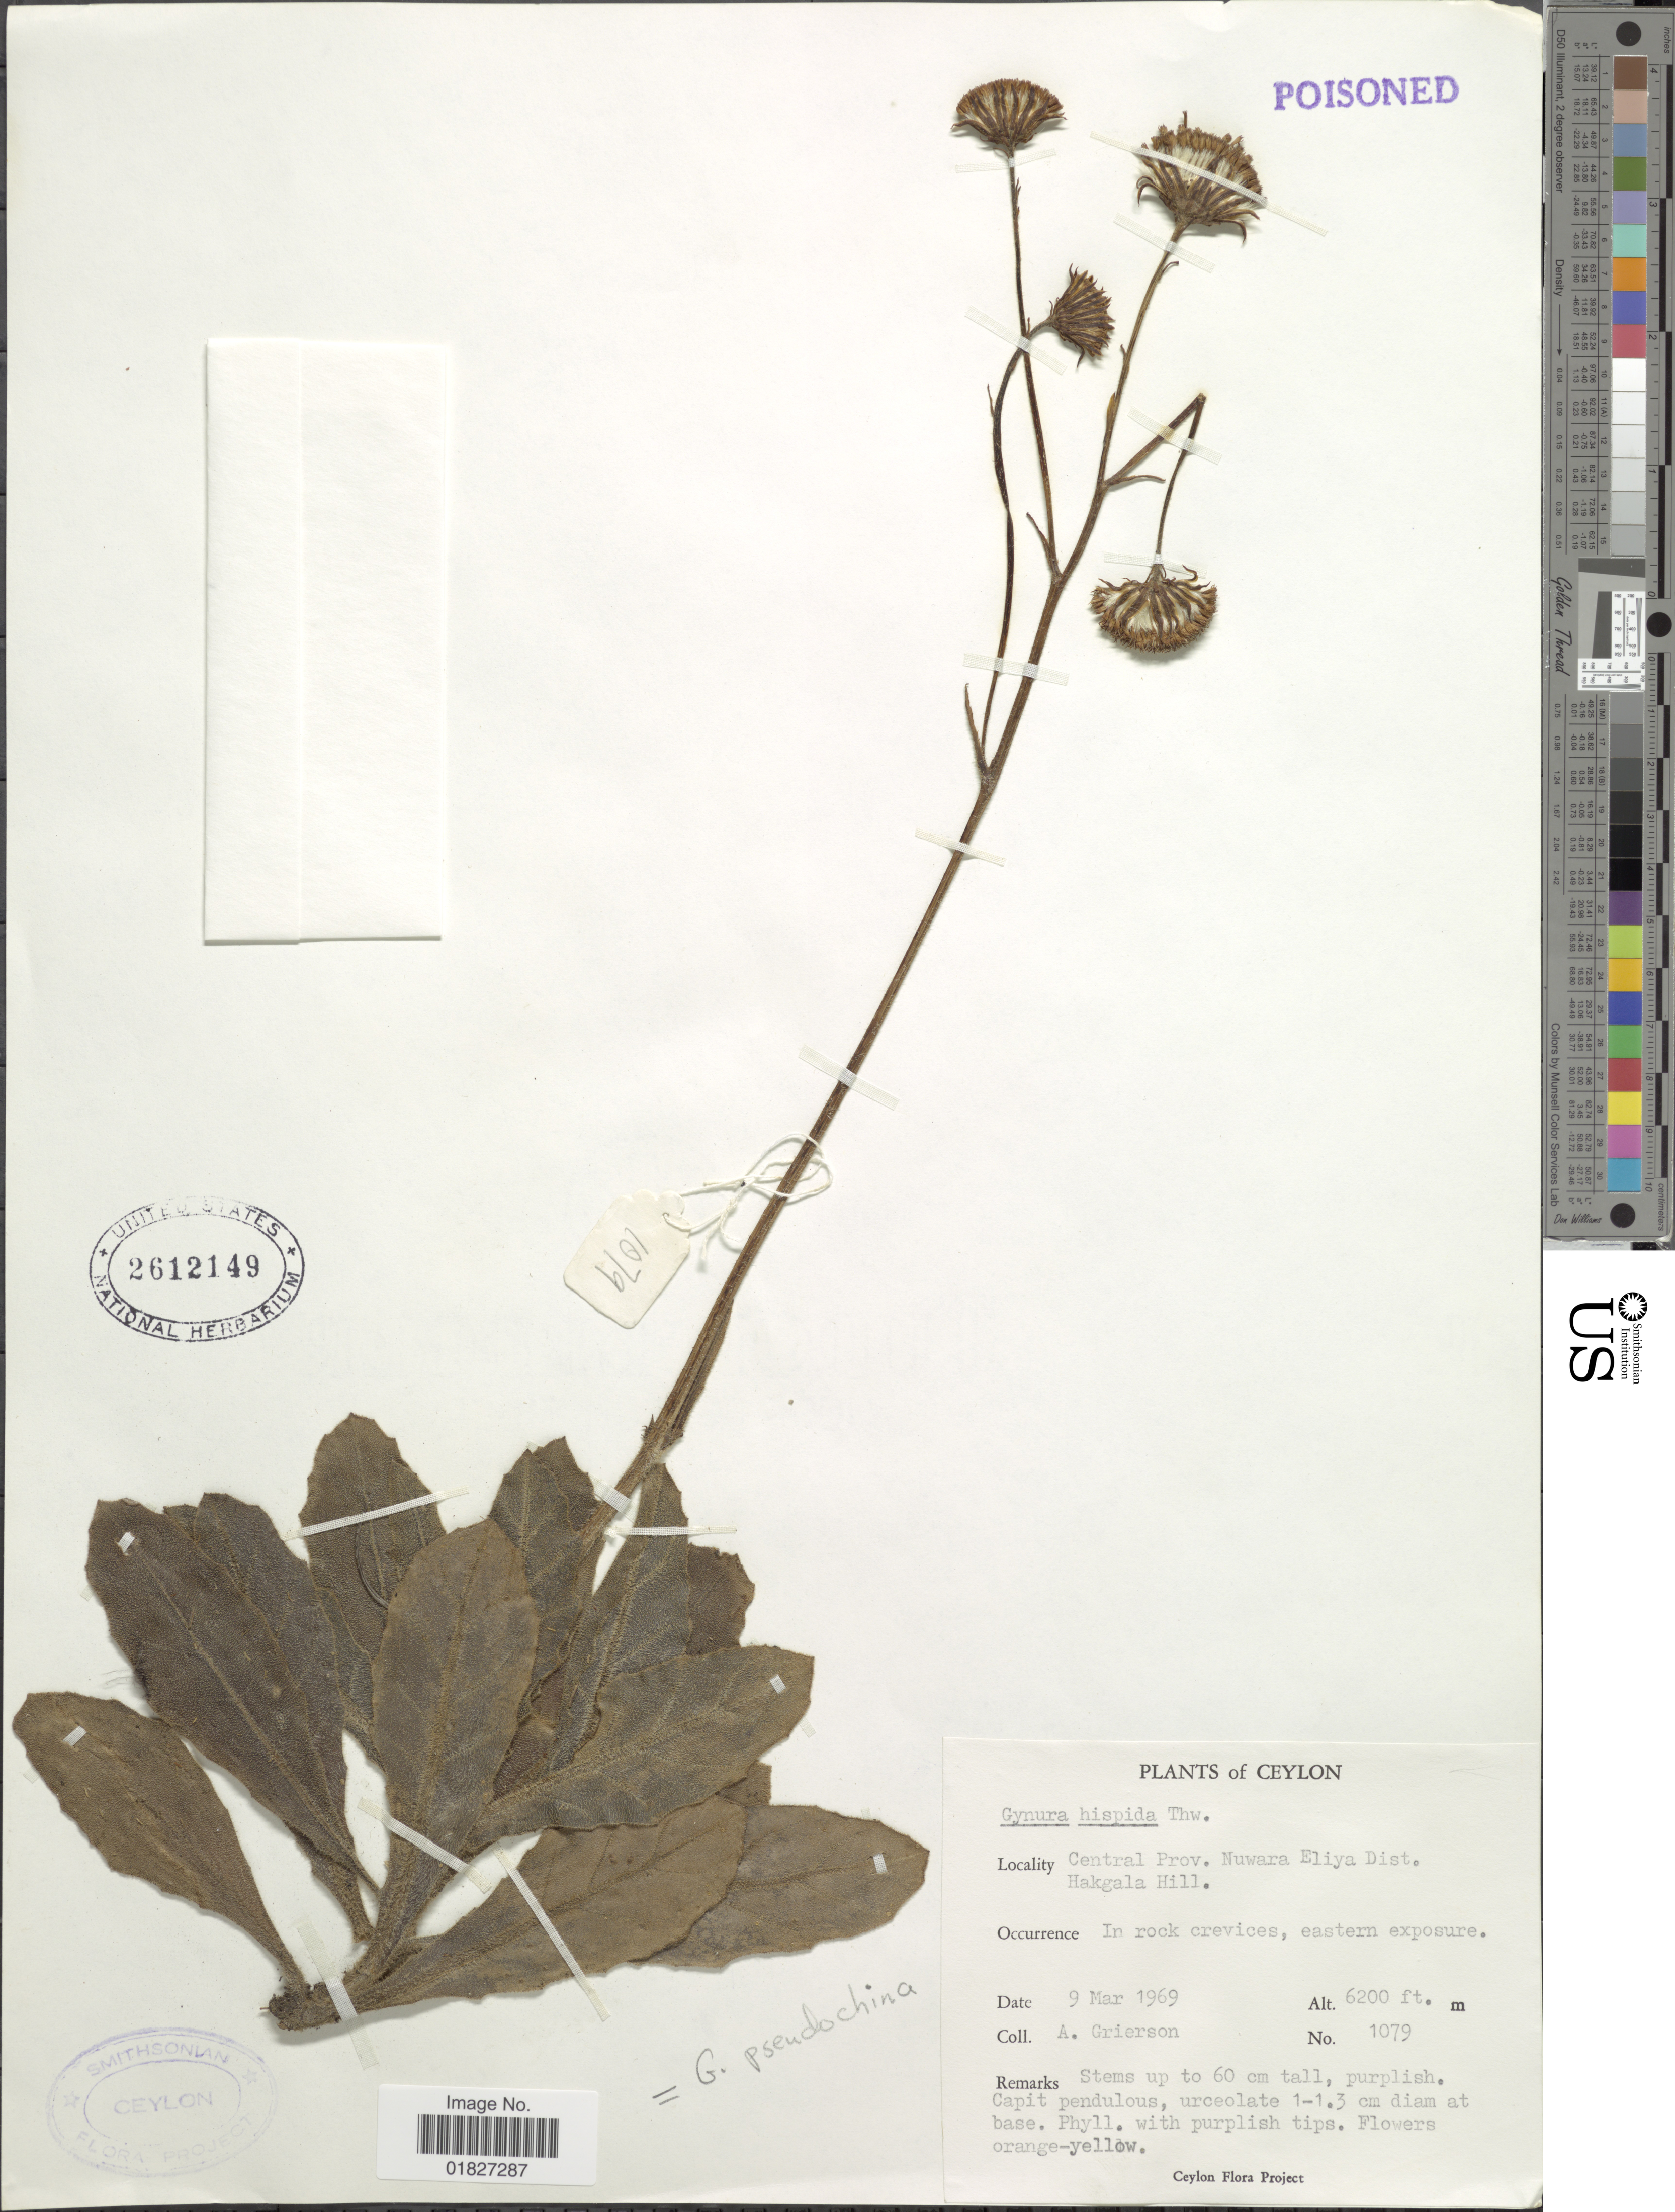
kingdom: Plantae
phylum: Tracheophyta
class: Magnoliopsida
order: Asterales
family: Asteraceae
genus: Gynura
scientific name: Gynura sp.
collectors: A. Grierson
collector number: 1079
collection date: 1969-03-09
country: Sri Lanka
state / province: Central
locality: Nuwara Eliya Dist., Hakgala Hill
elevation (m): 1890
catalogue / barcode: US 2612149